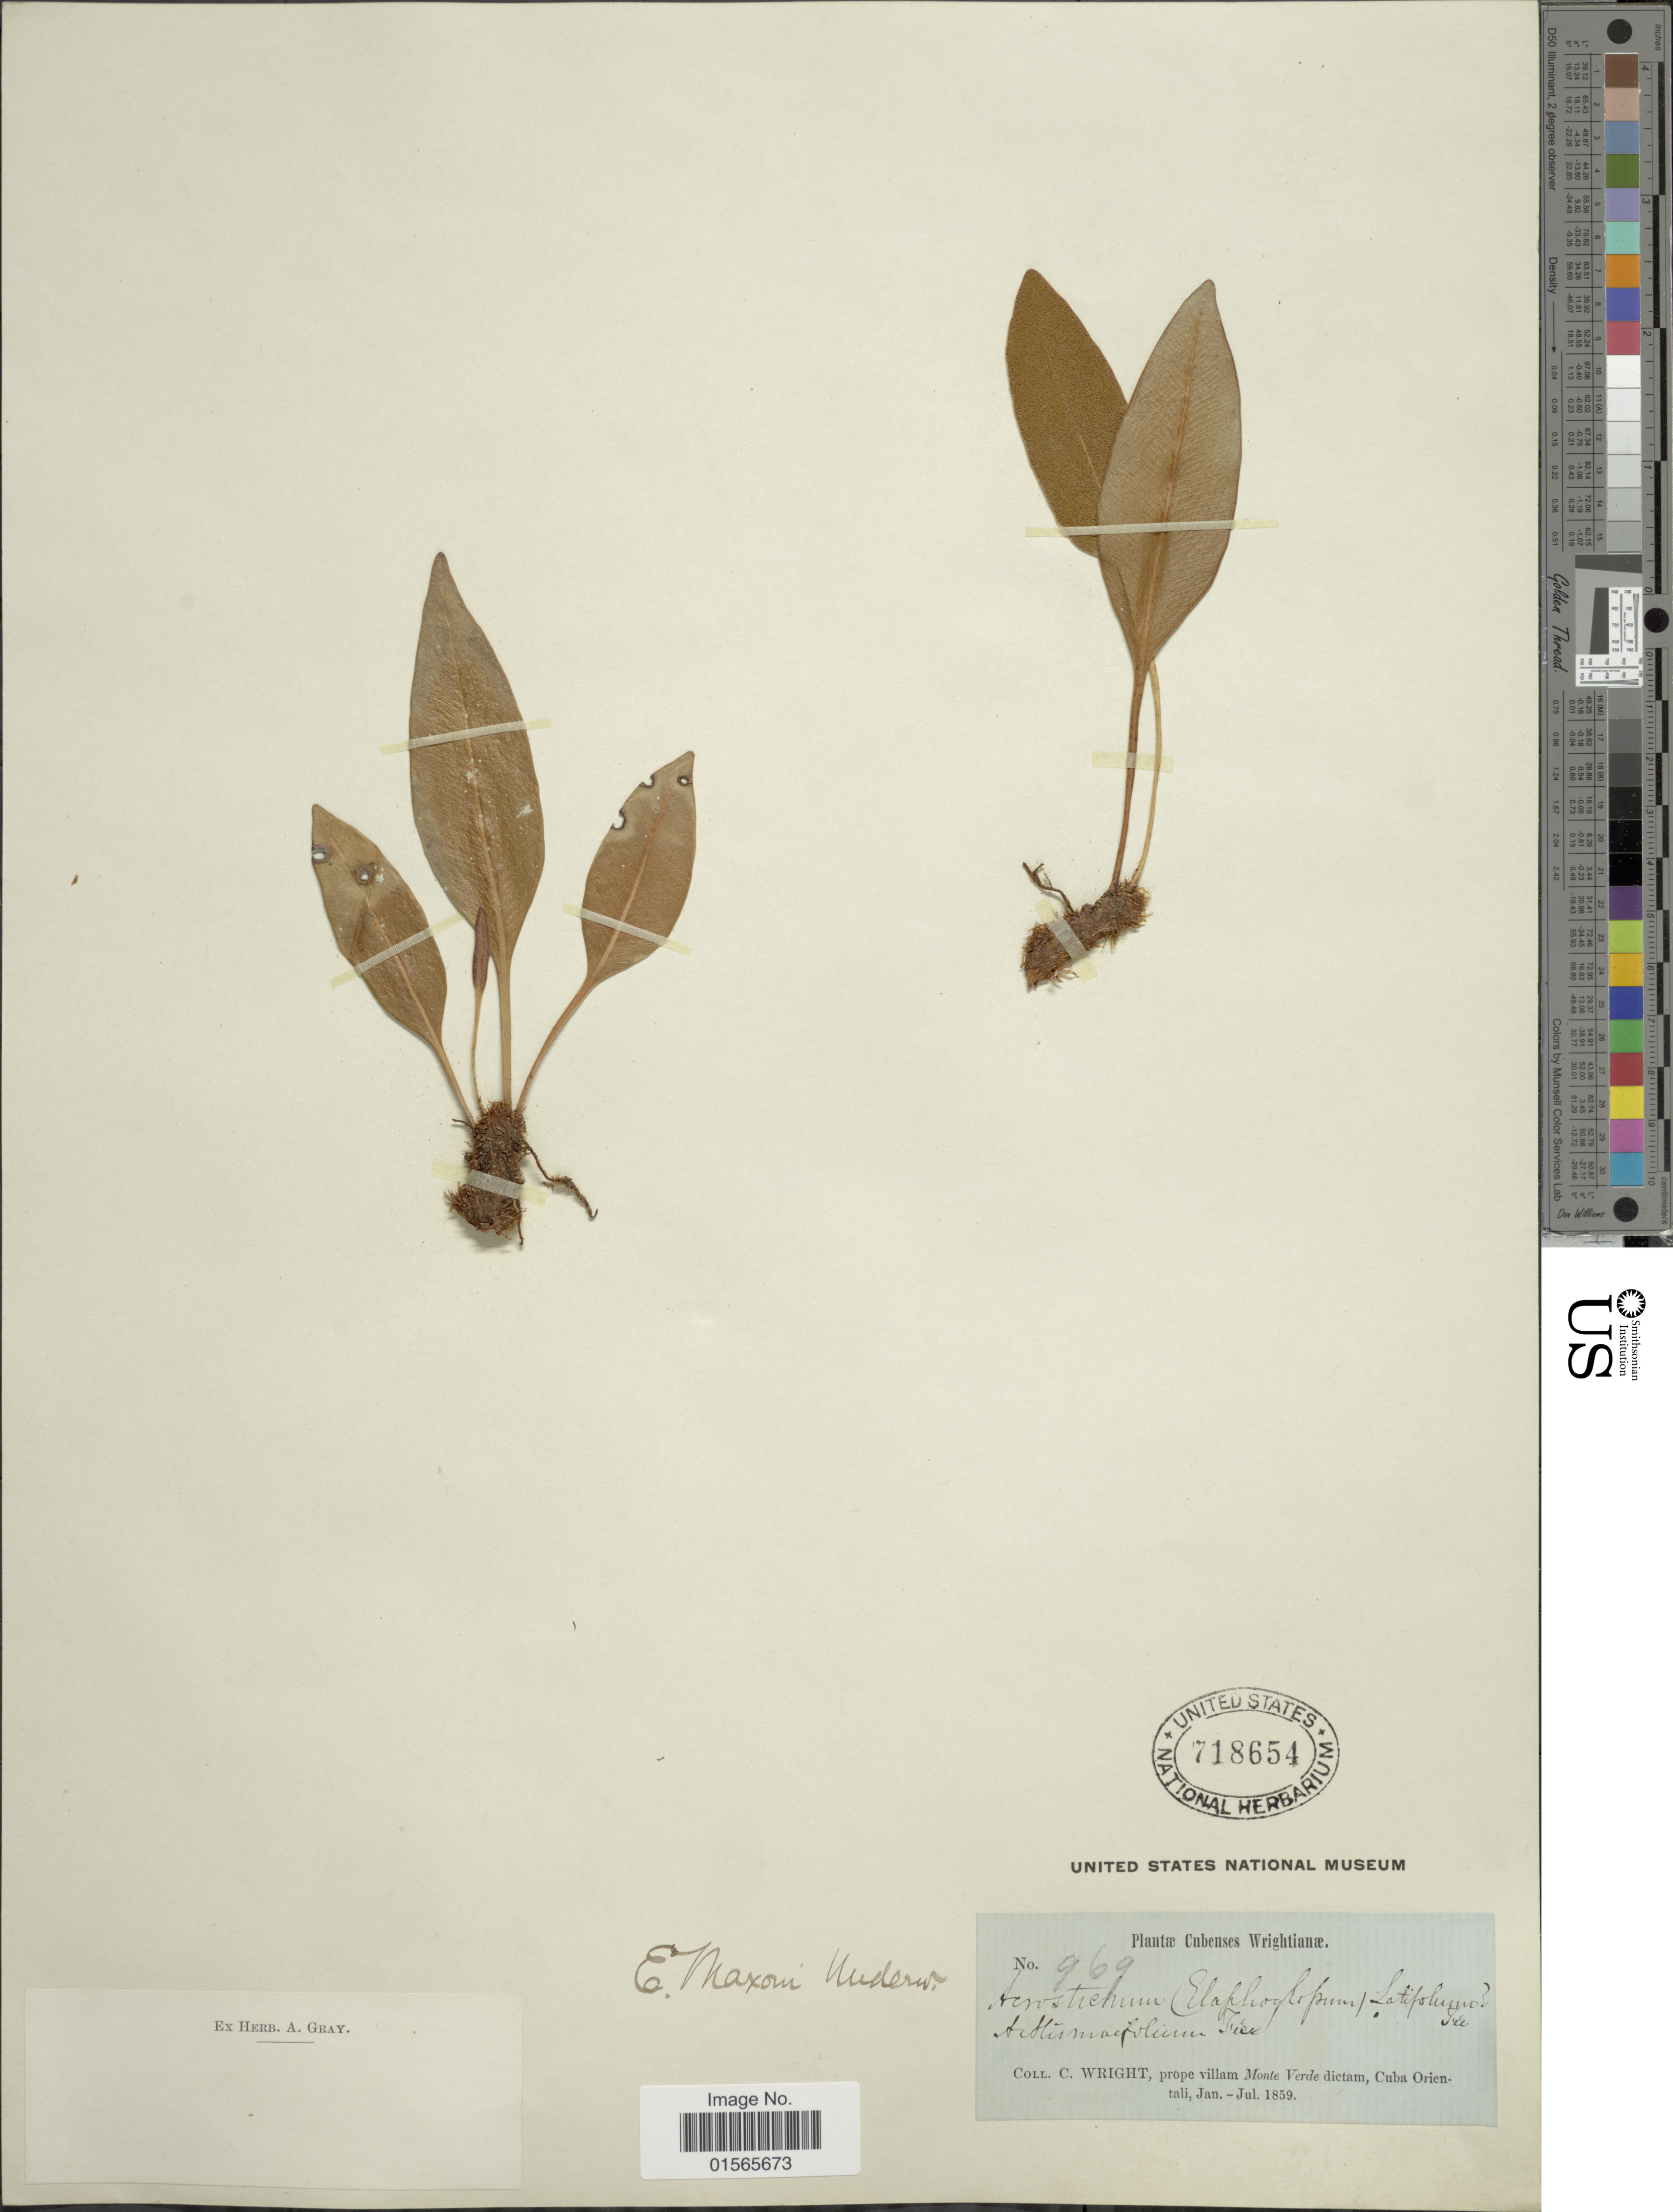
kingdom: Plantae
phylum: Tracheophyta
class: Polypodiopsida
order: Polypodiales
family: Dryopteridaceae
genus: Elaphoglossum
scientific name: Elaphoglossum maxonii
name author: Underw. ex C.V. Morton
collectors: C. Wright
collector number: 969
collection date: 1859-01/1859-07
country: Cuba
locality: Prope villam Monte Verde dictam, Cuba Orientali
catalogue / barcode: US 718654